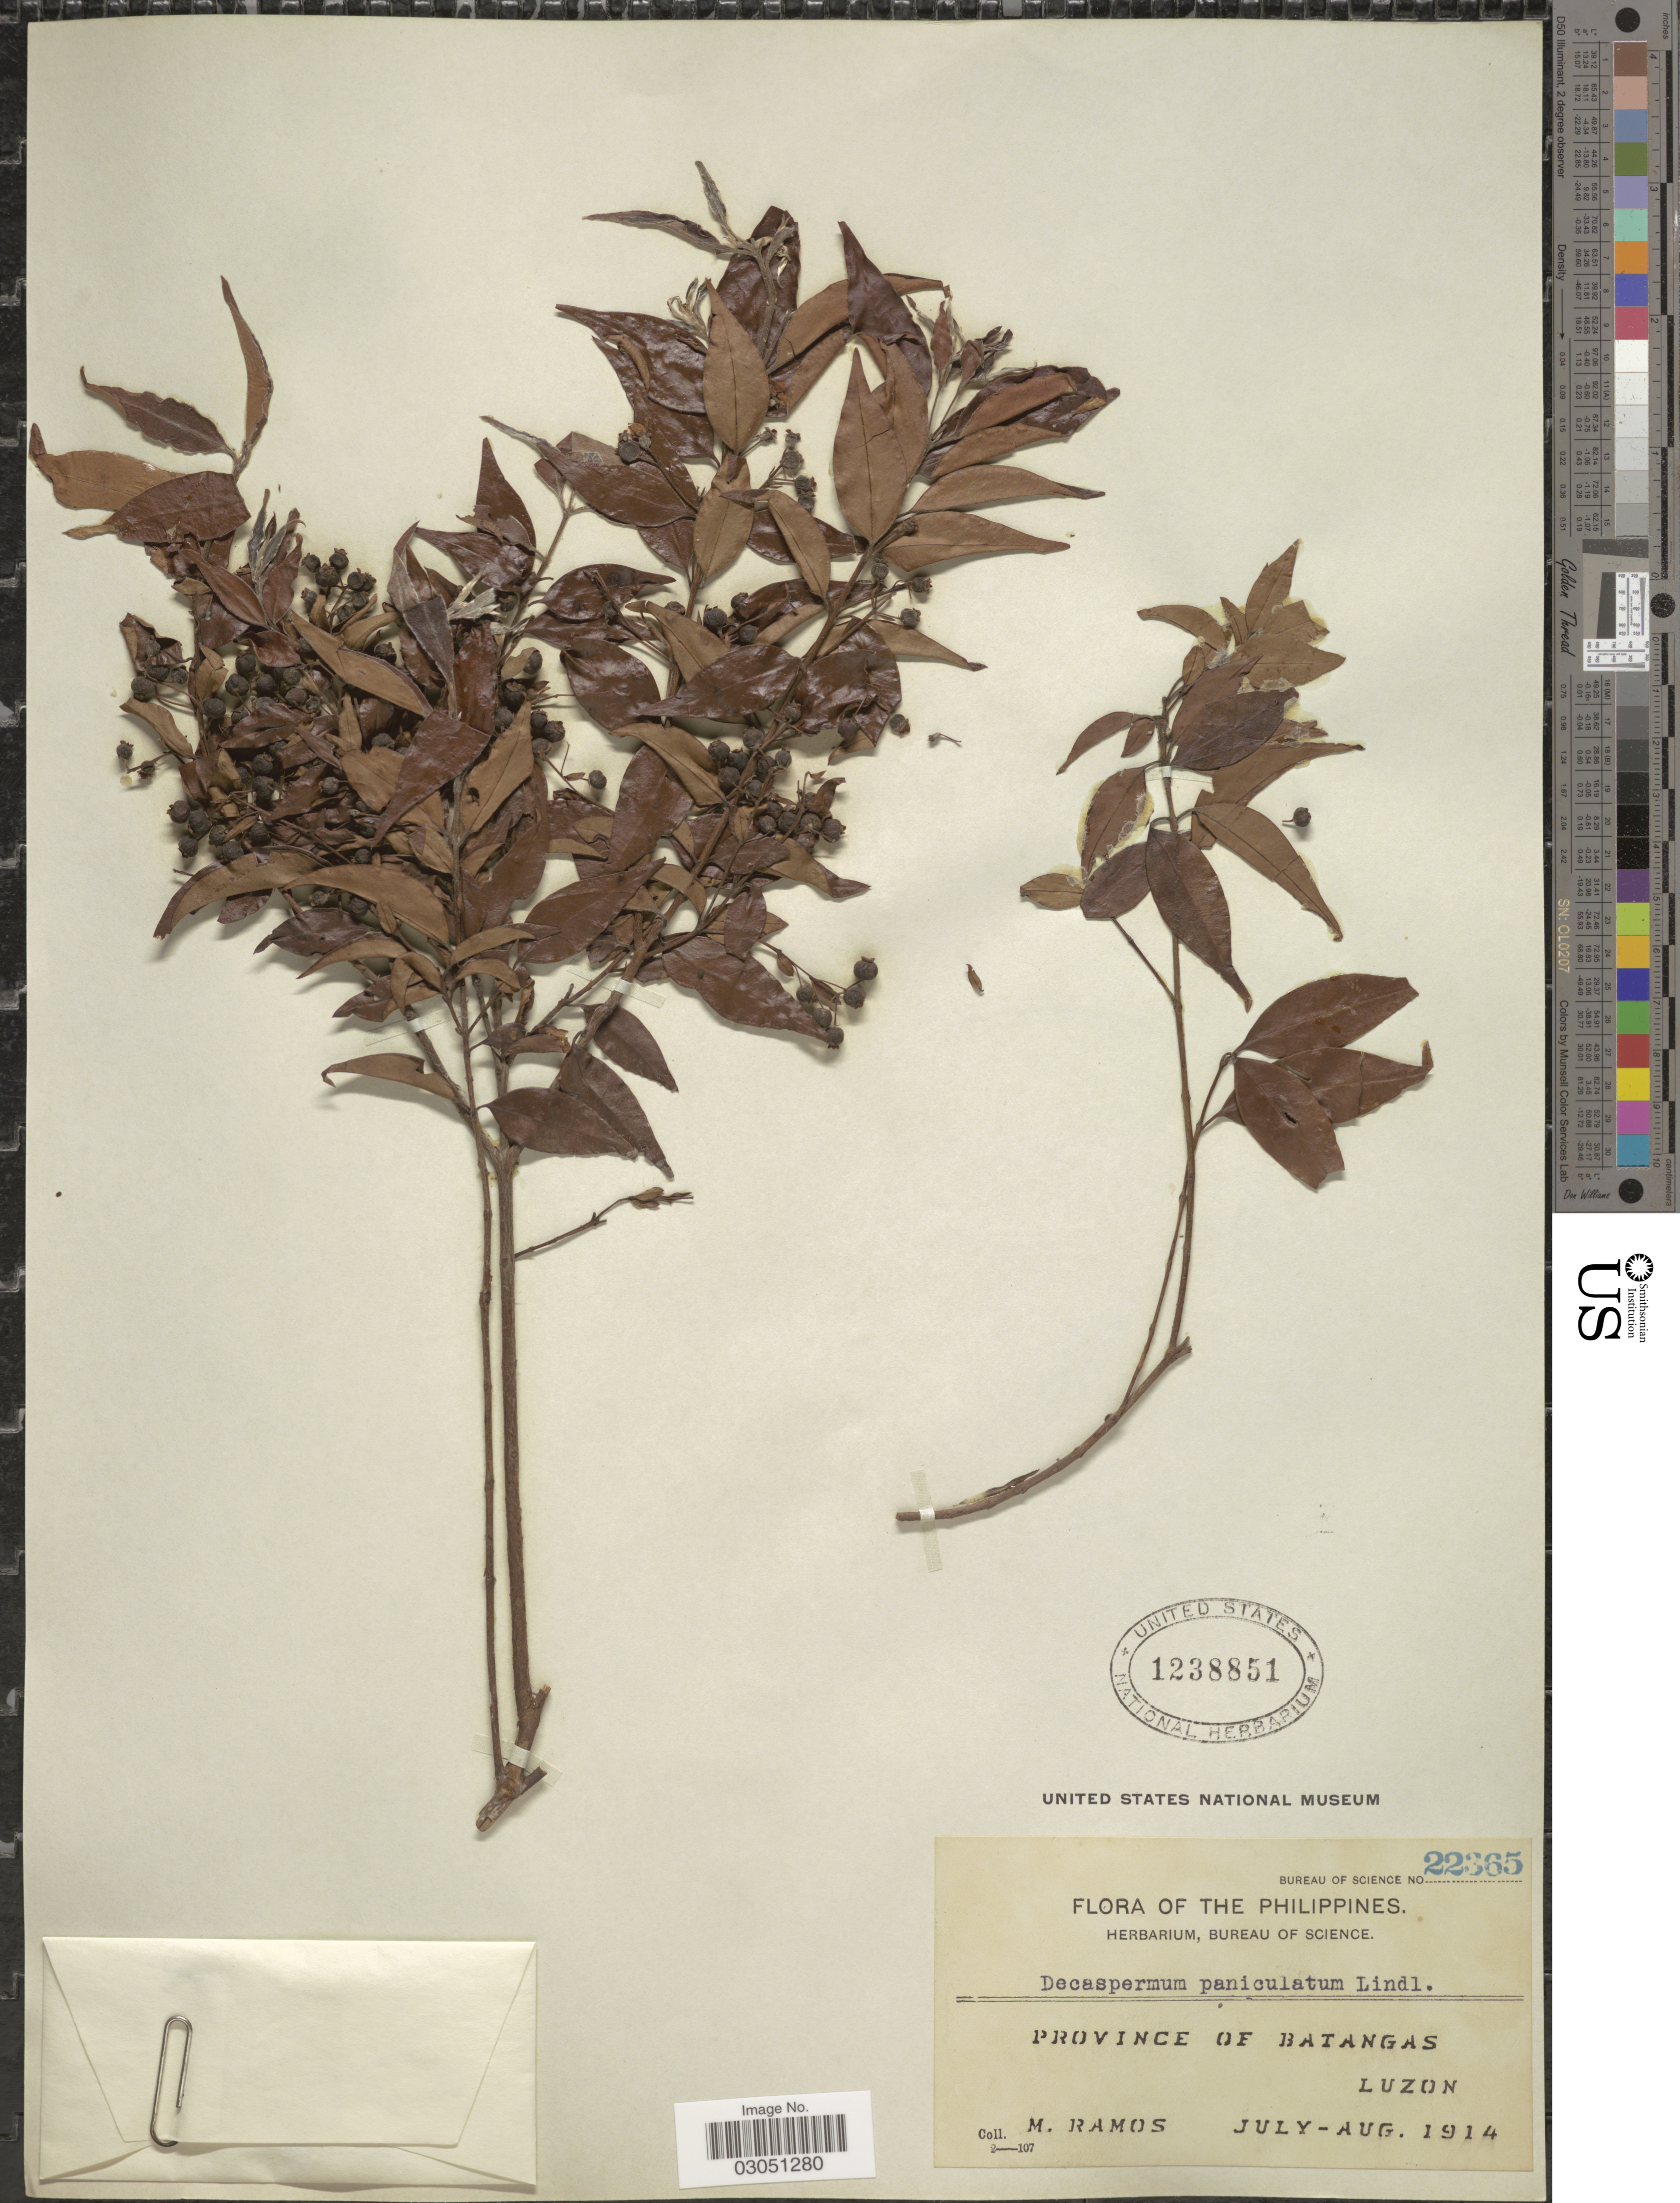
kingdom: Plantae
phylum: Tracheophyta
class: Magnoliopsida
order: Myrtales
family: Myrtaceae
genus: Decaspermum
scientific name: Decaspermum fruticosum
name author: J.R. Forst. & G. Forst.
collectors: M. Ramos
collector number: Burea of science 22365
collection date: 1914-07/1914-08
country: Philippines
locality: Province of Batangas, Luzon.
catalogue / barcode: US 1238851